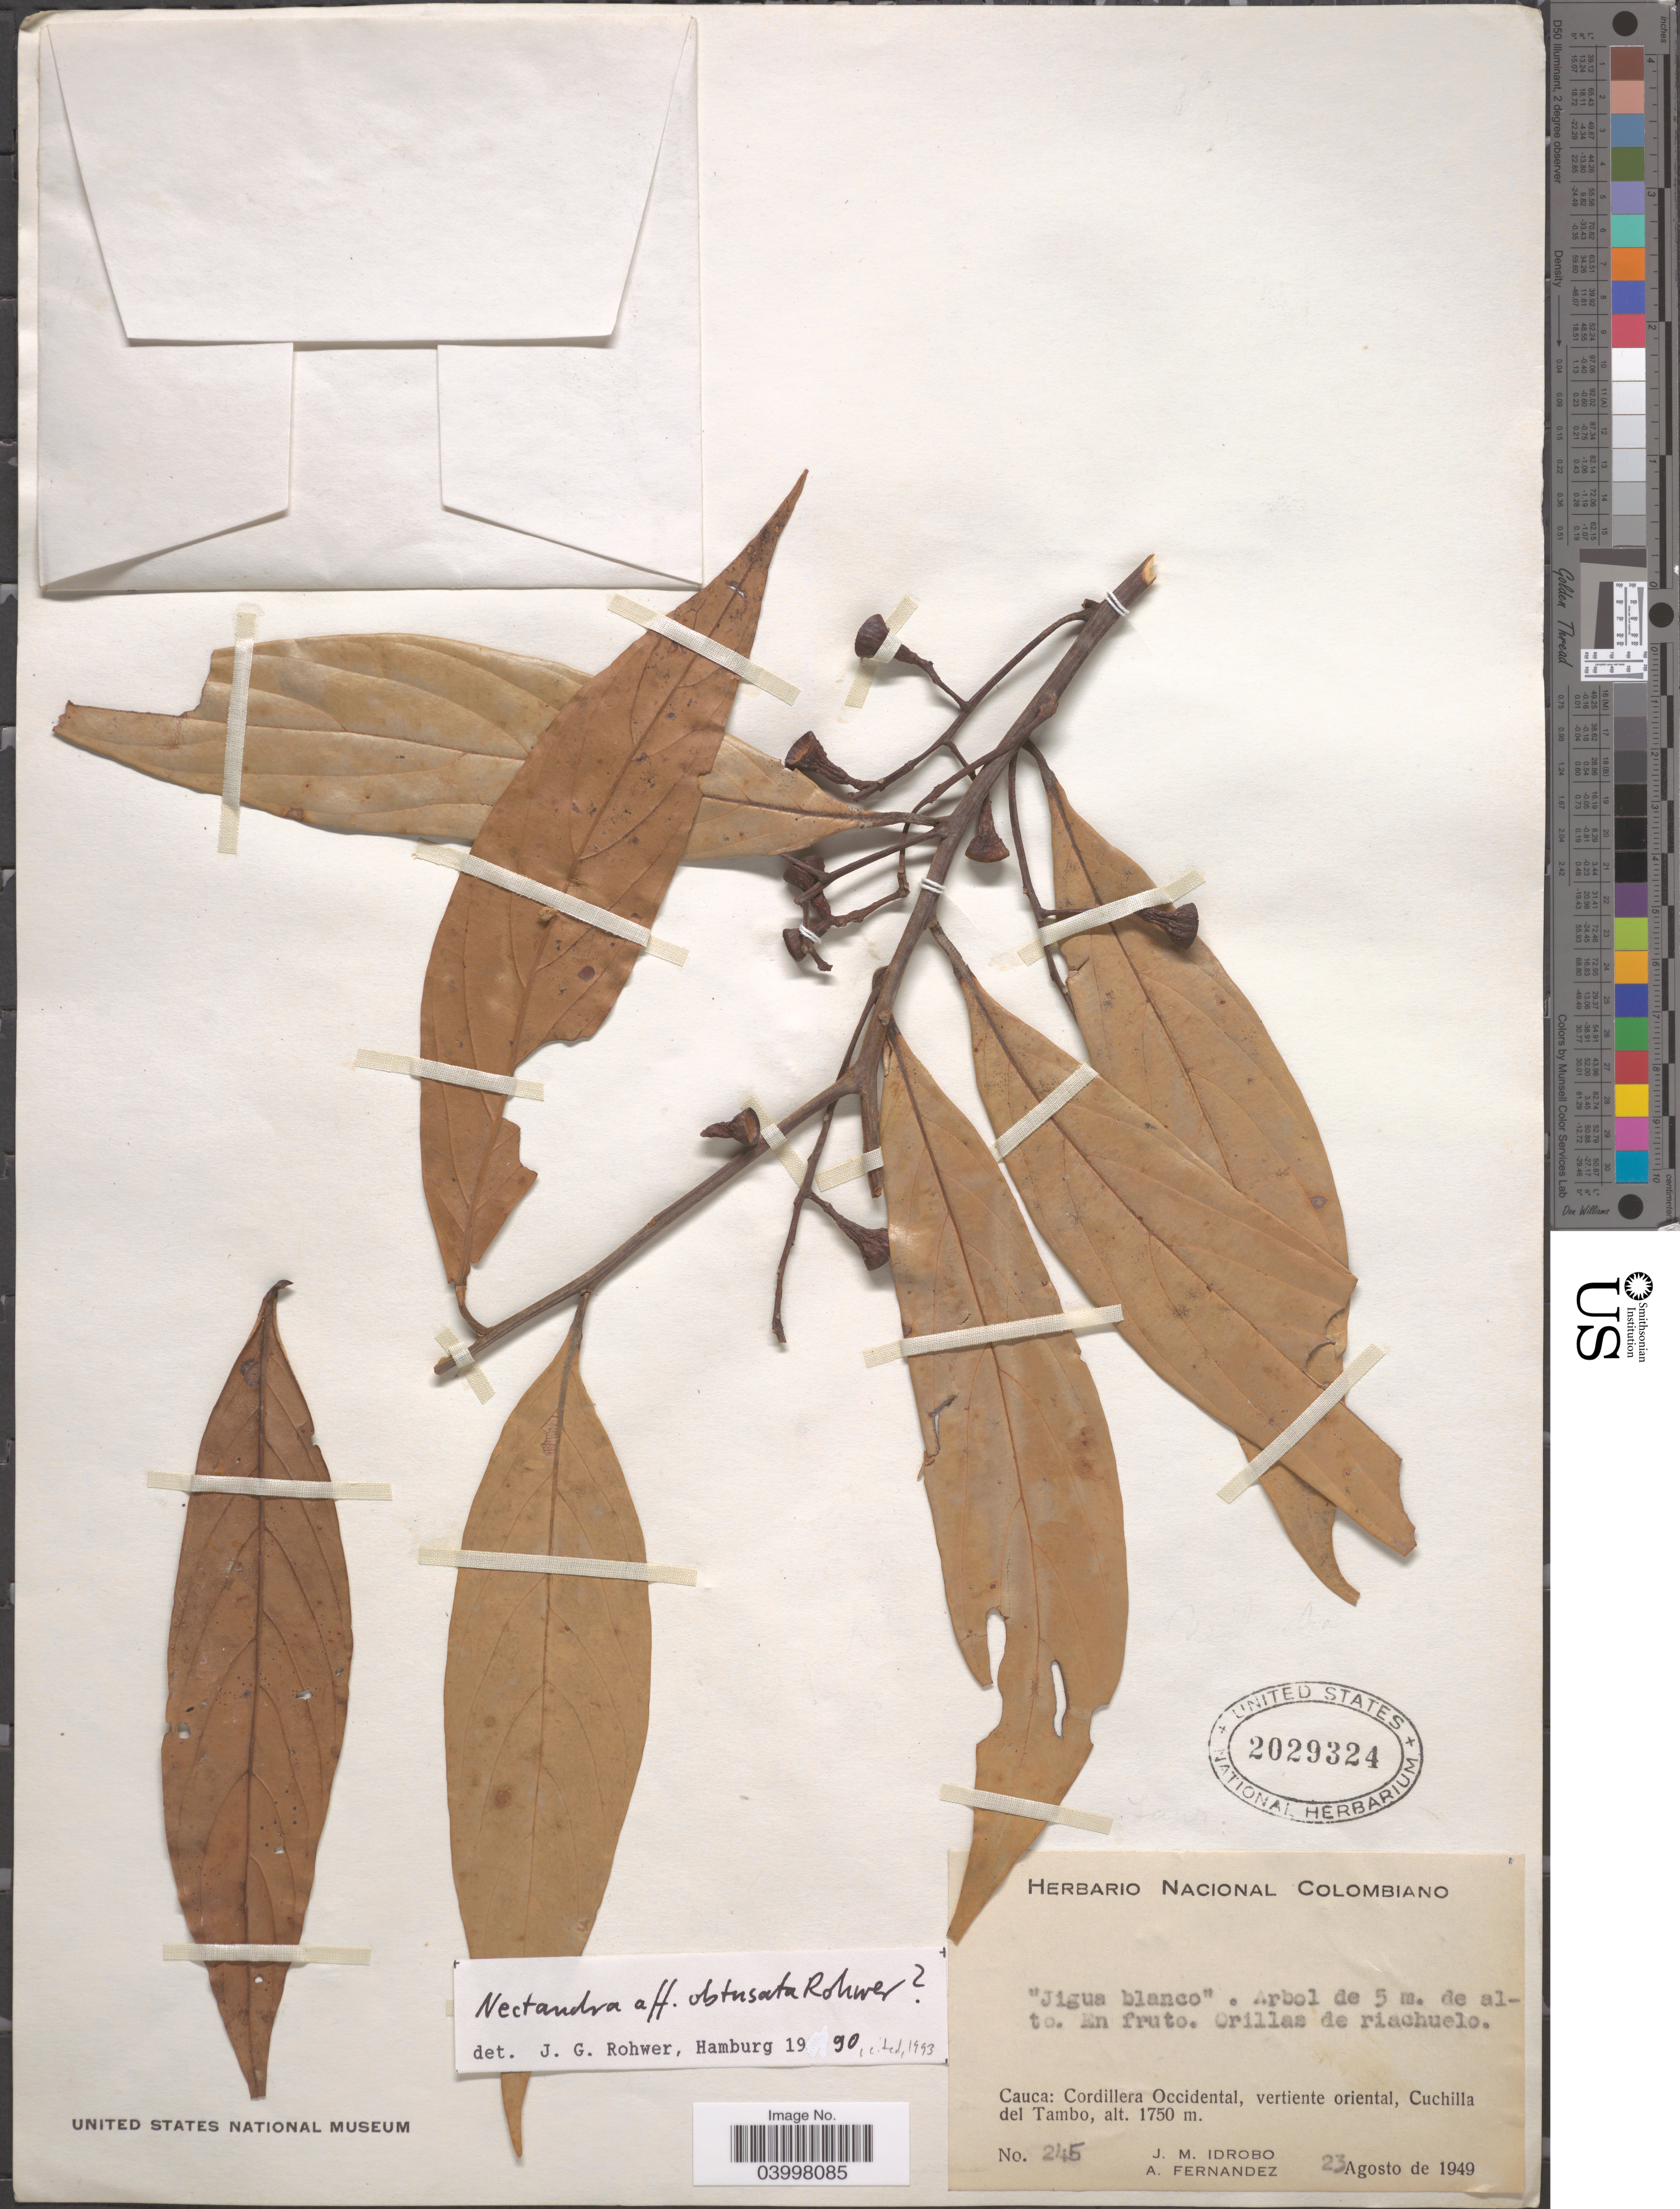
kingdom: Plantae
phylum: Tracheophyta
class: Magnoliopsida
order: Laurales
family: Lauraceae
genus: Nectandra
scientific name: Nectandra obtusata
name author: Rohwer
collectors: J. M. Idrobo & A. Fernandez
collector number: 245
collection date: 1949-08-23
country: Colombia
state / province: Cauca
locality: Cordillera Occidental, vertiente oriental, Cuchilla del Tambo.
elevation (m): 1750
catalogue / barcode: US 2029324